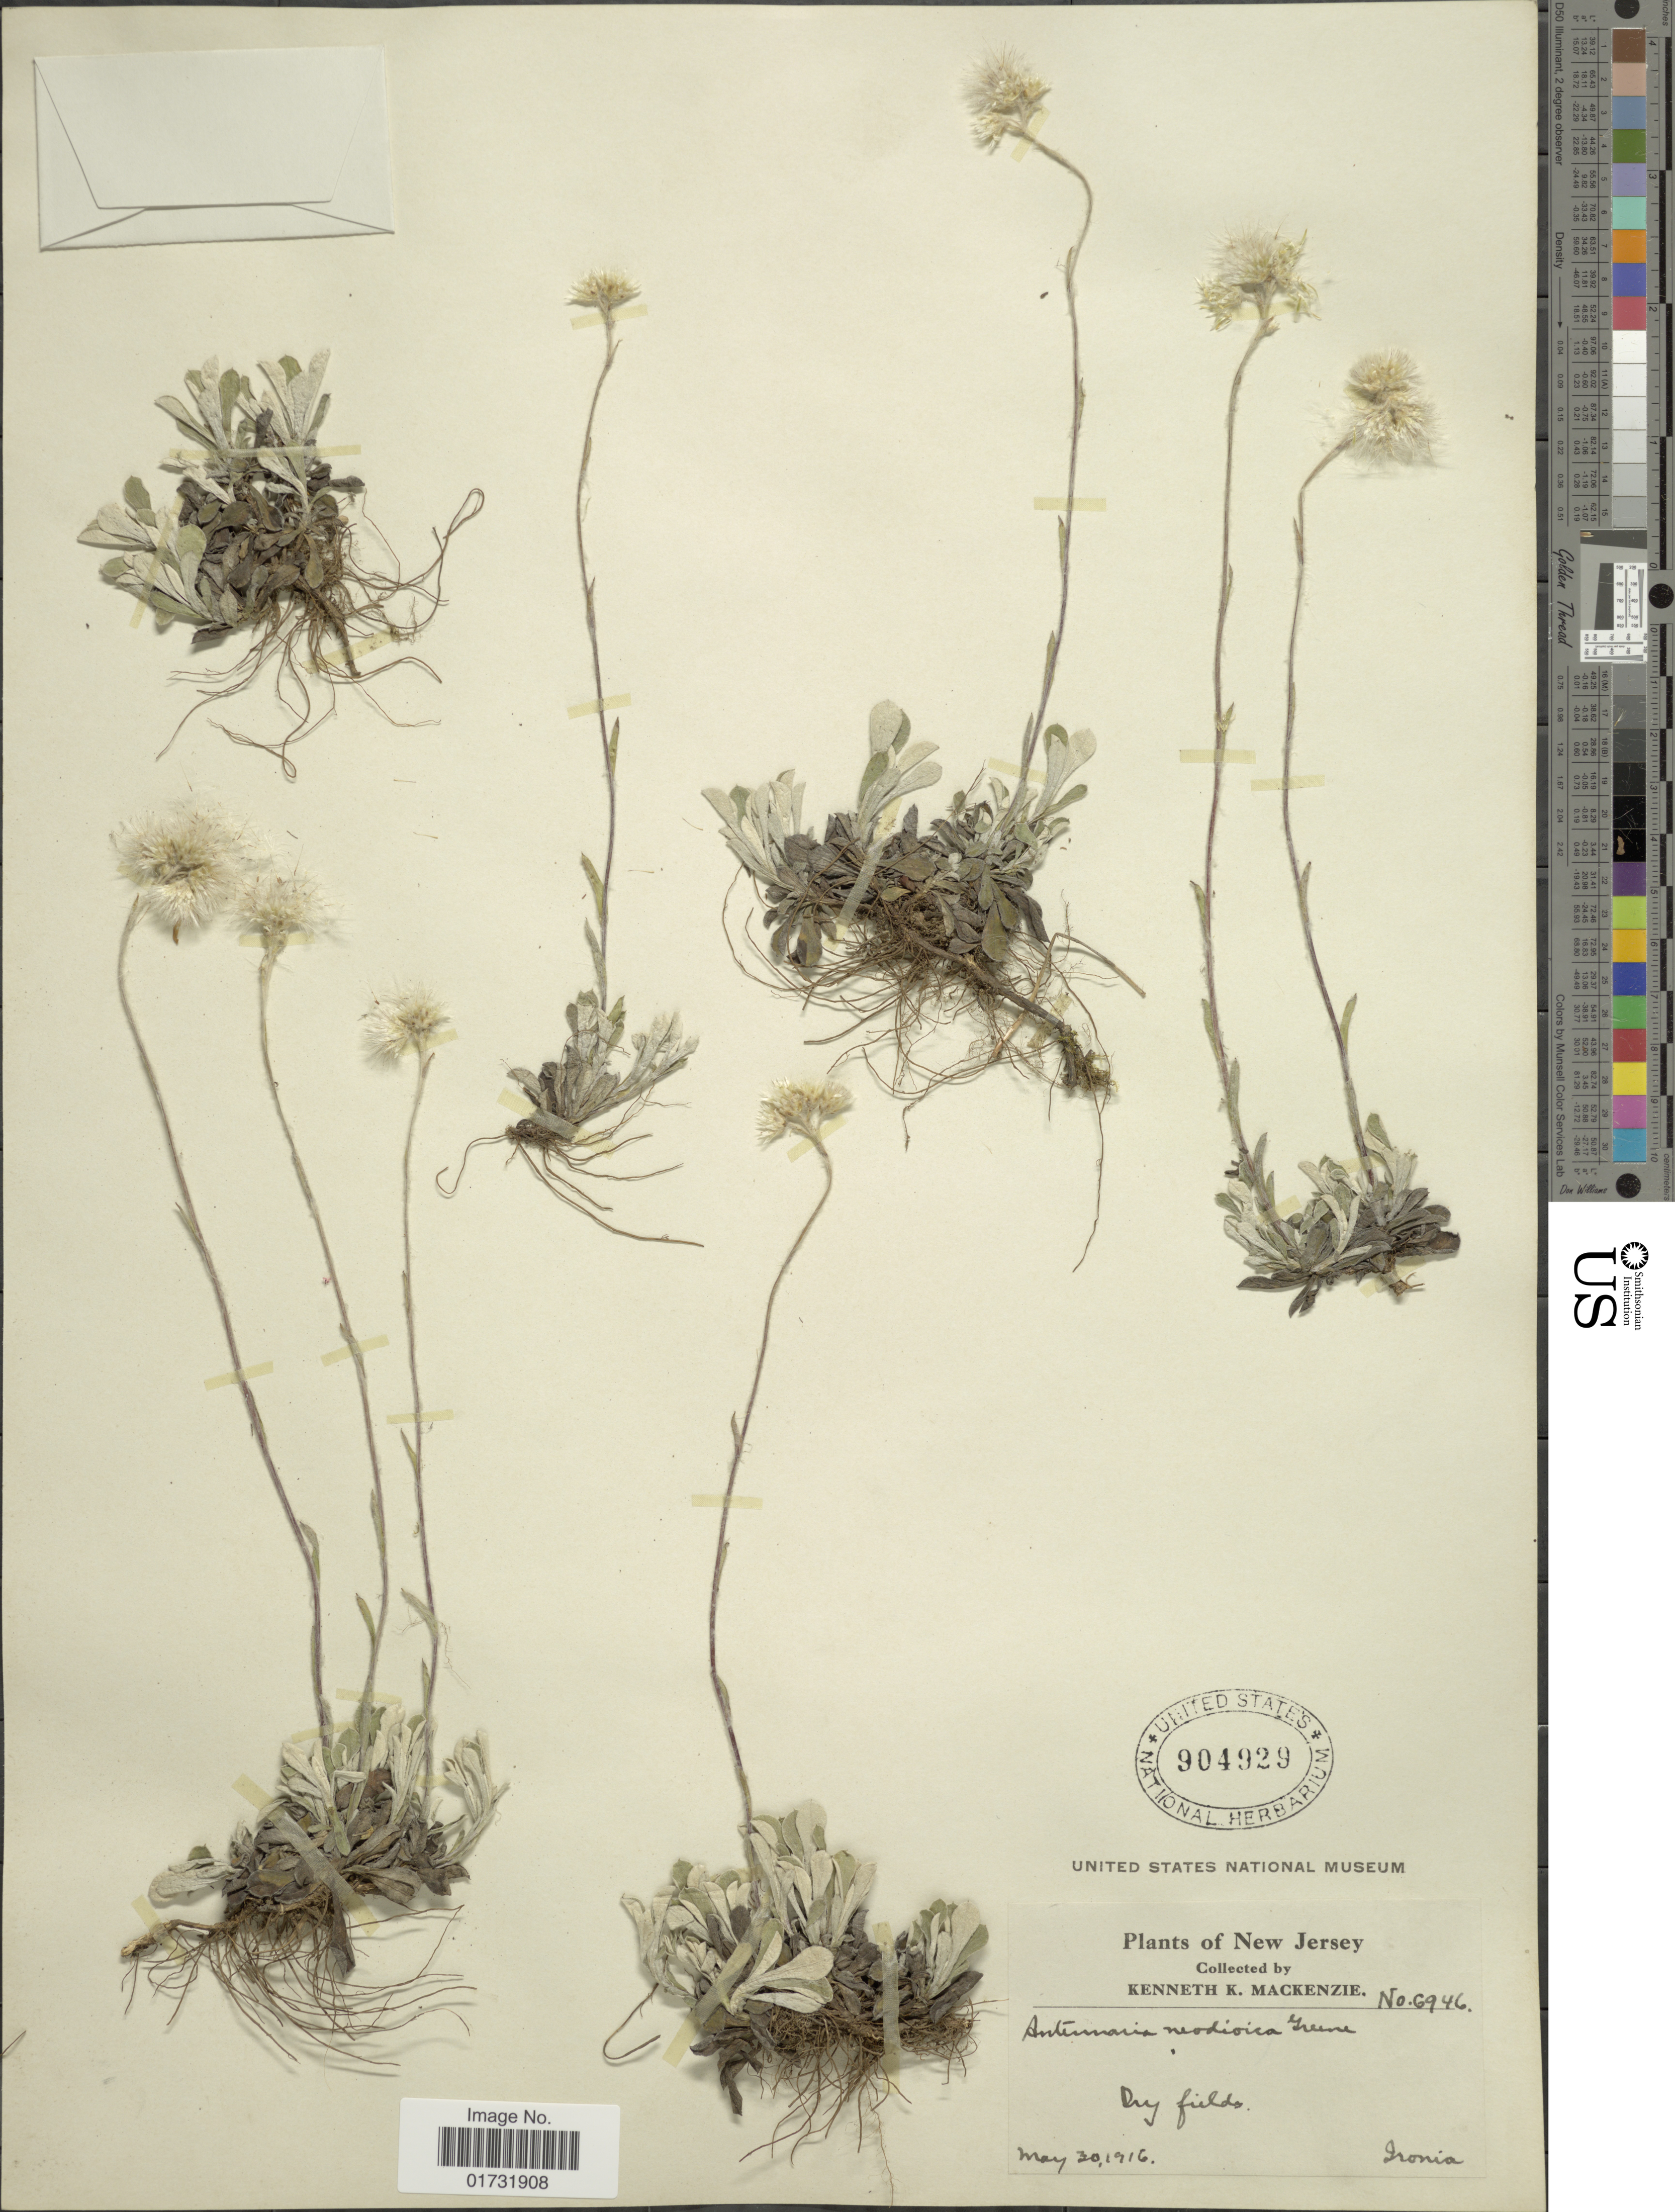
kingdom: Plantae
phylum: Tracheophyta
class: Magnoliopsida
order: Asterales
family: Asteraceae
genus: Antennaria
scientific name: Antennaria neodioica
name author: Greene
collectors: K. K. Mackenzie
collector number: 6946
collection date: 1916-05-30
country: United States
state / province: New Jersey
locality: Ironia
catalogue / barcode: US 904929